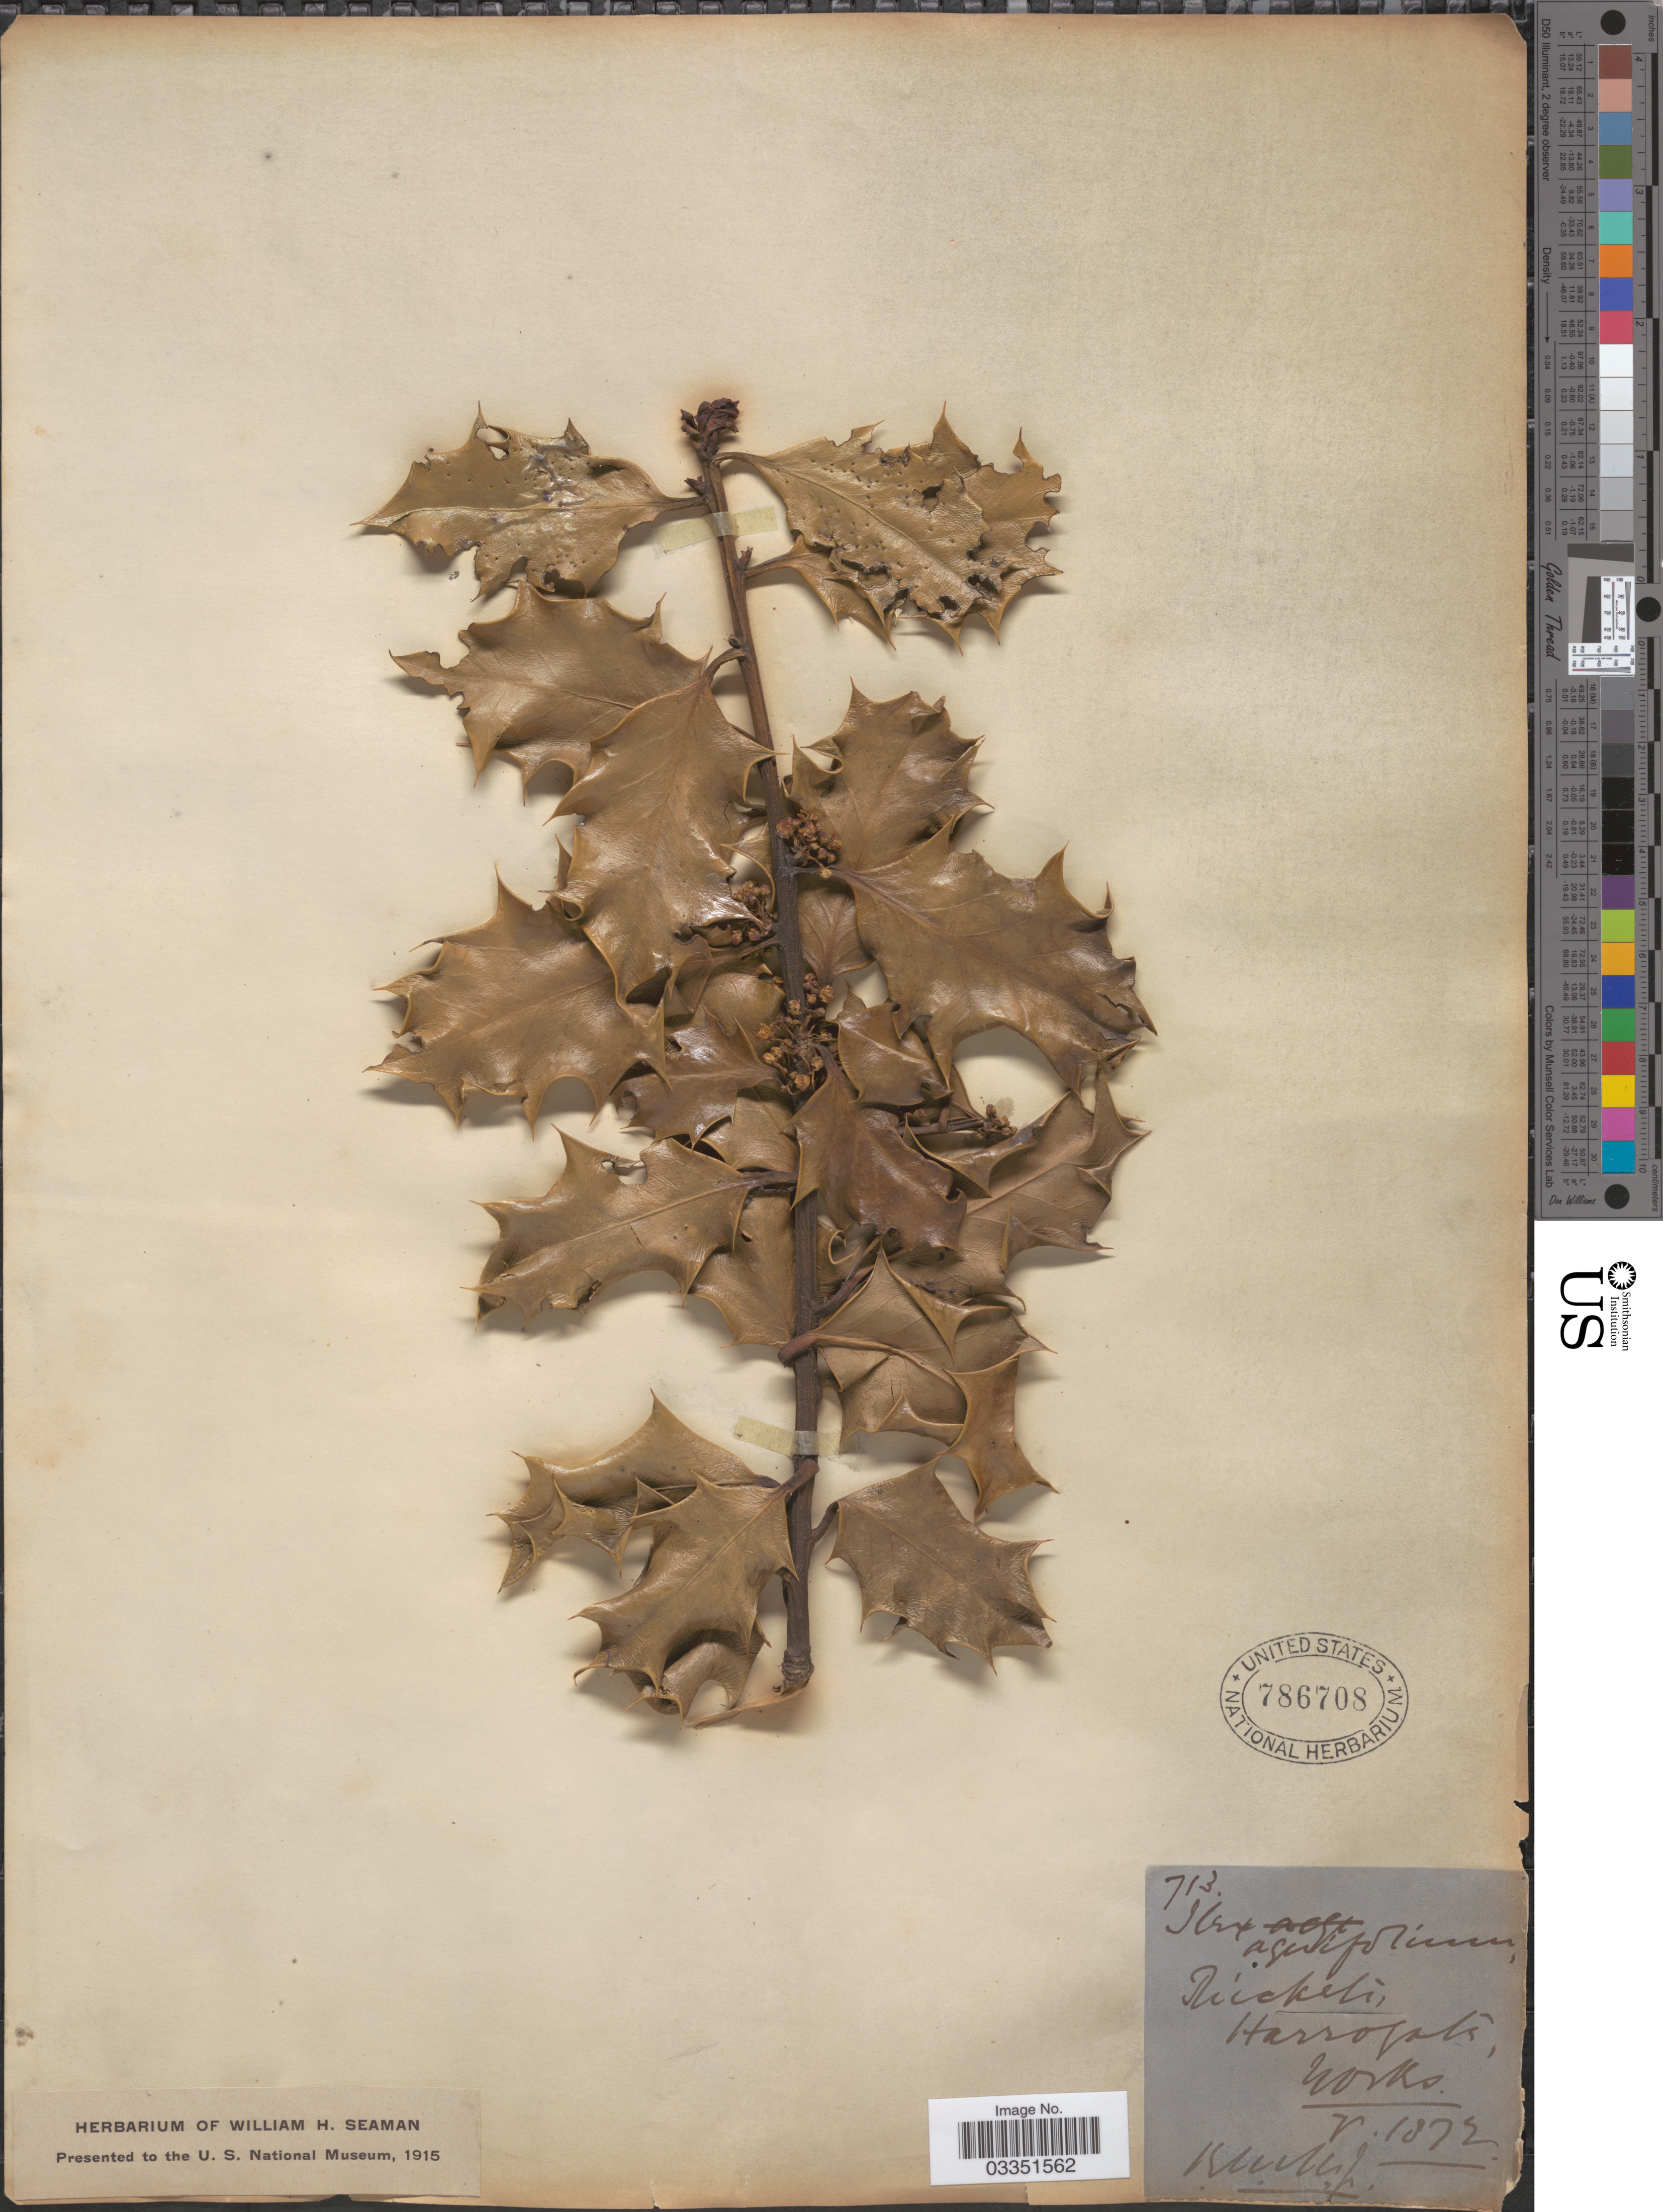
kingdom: Plantae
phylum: Tracheophyta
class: Magnoliopsida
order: Aquifoliales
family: Aquifoliaceae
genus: Ilex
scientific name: Ilex aquifolium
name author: L.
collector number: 713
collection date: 1872-05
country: United Kingdom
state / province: England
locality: Harrogate, Yorks.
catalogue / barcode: US 786708